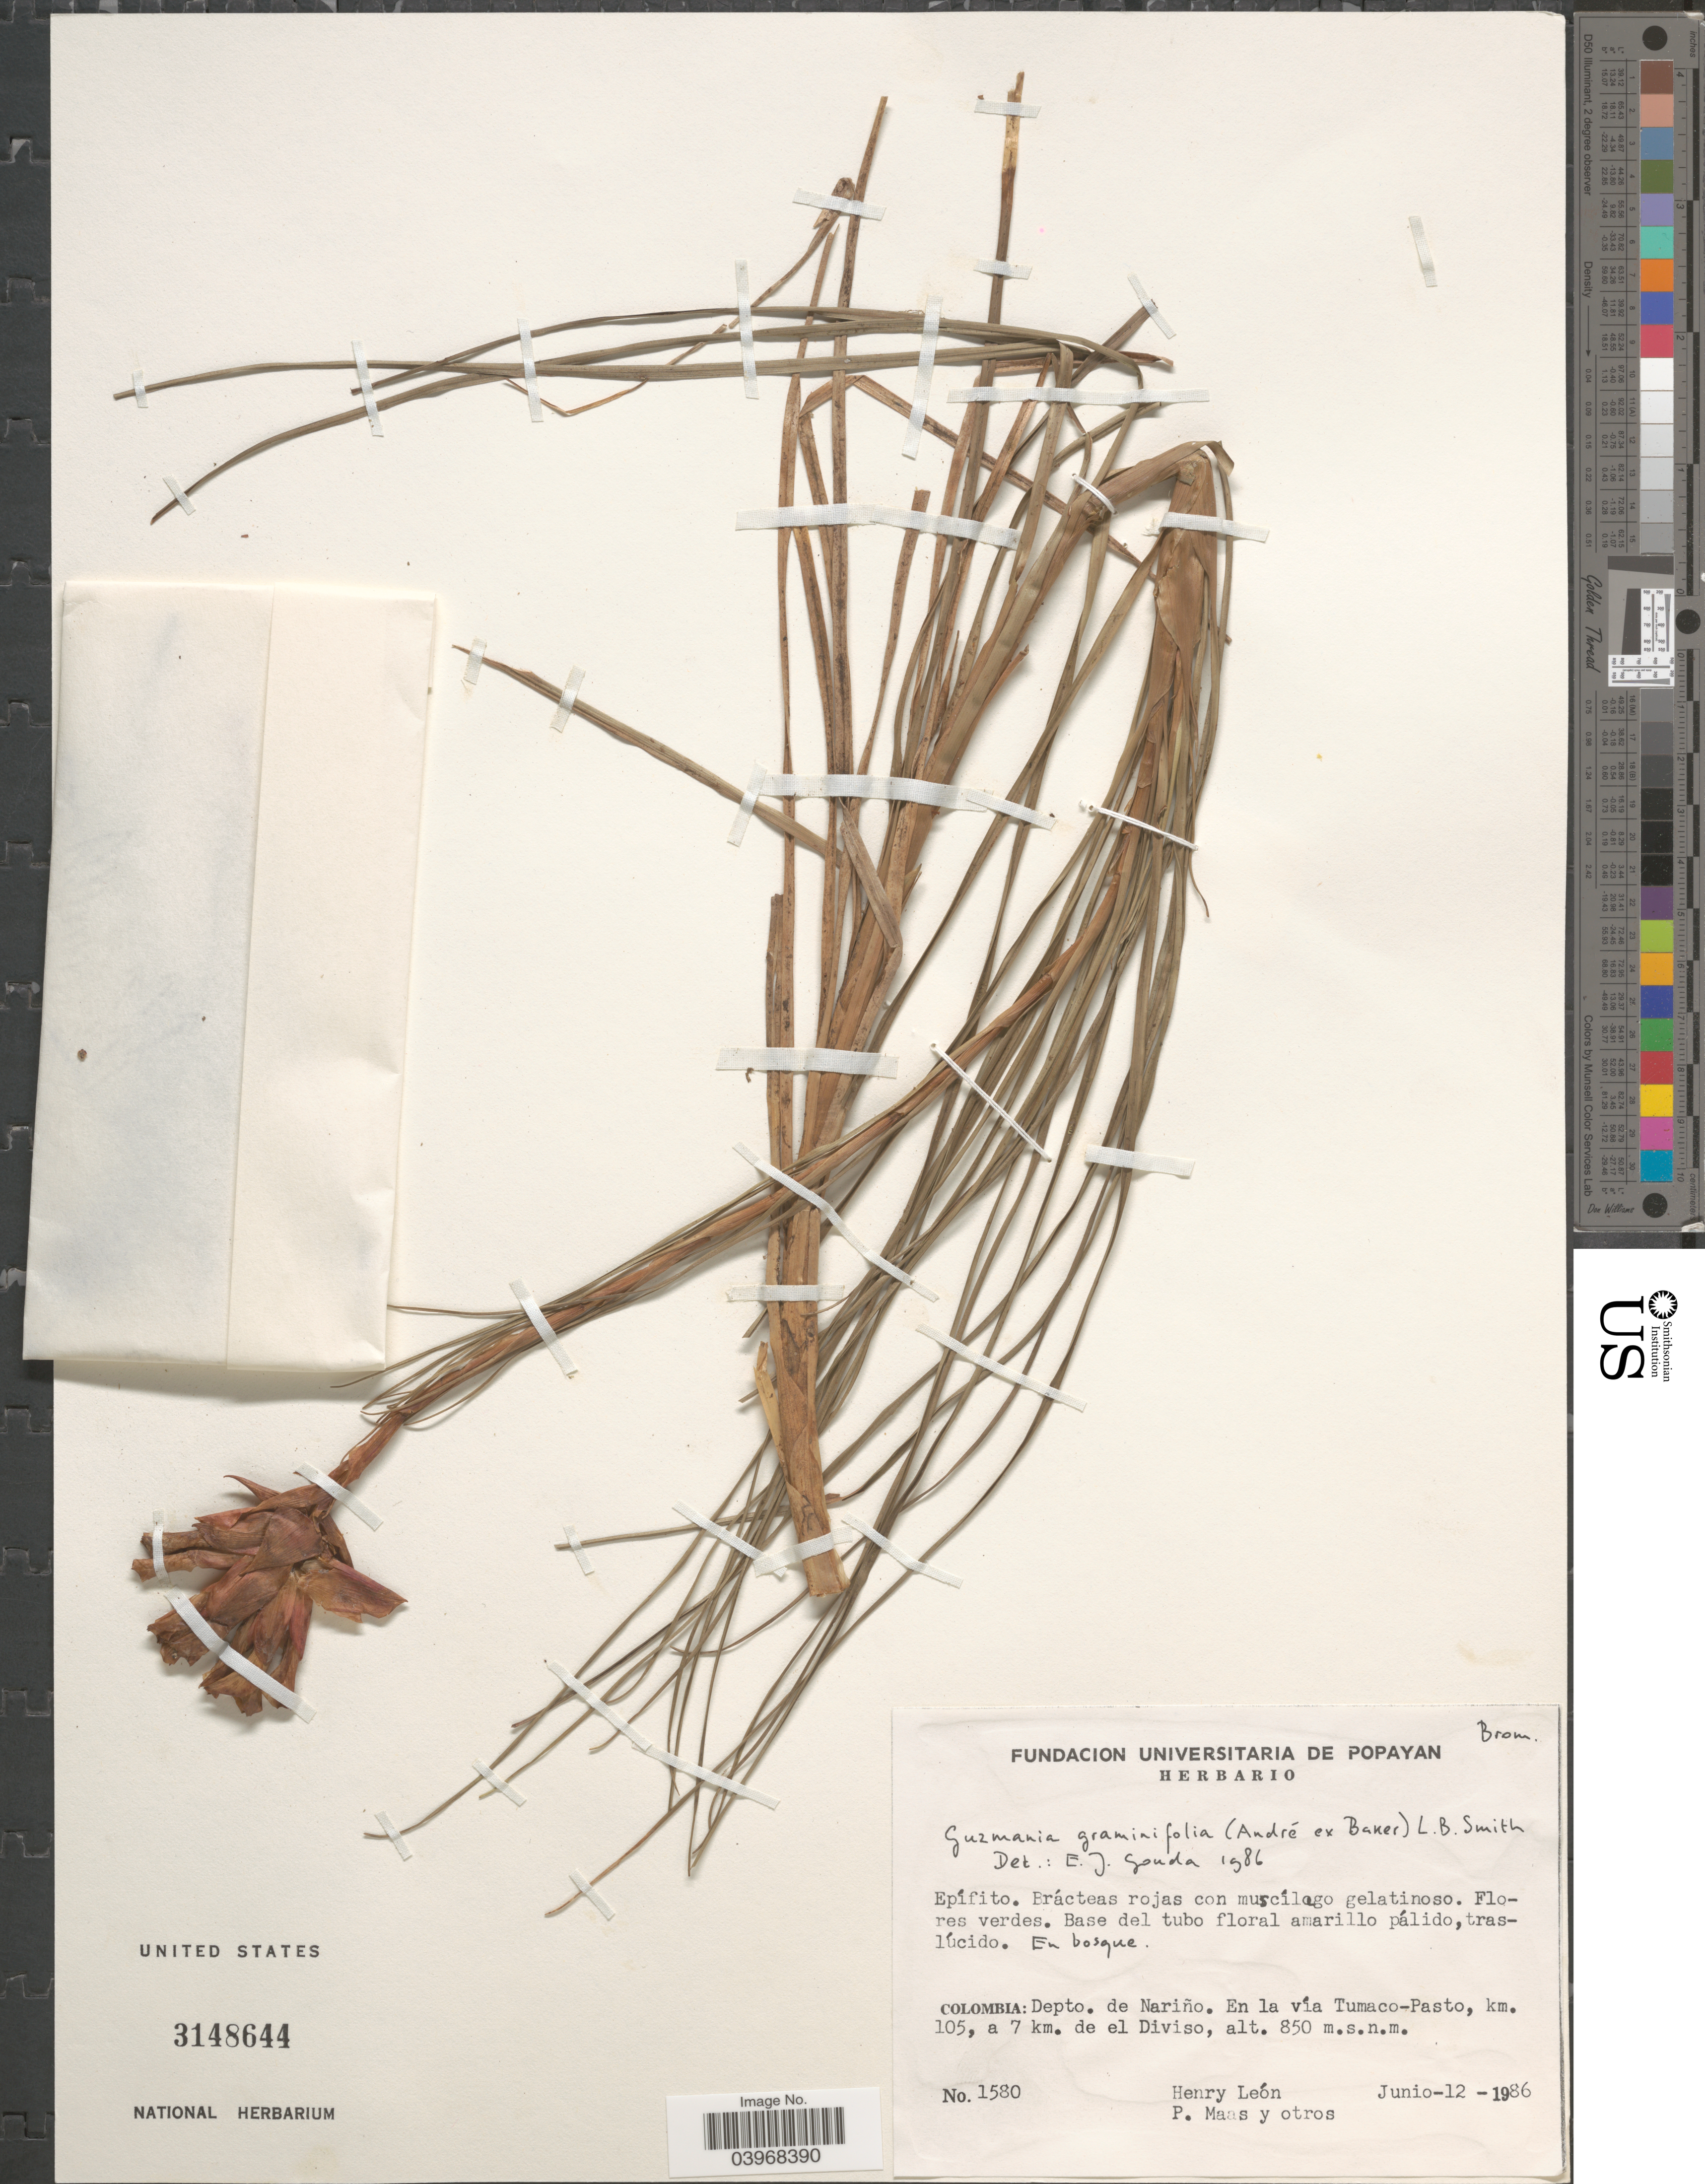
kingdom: Plantae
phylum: Tracheophyta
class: Liliopsida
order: Poales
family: Bromeliaceae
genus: Guzmania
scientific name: Guzmania graminifolia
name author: (André ex Baker) L.B. Sm.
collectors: Henry Leon, P. Maas & et al.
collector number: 1580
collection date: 1986-06-12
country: Colombia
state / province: Nariño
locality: Depto. de Nariño. En la vía Tumaco-Pasto, km. 105, a 7 km. de el Diviso.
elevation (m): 850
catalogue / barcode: US 3148644